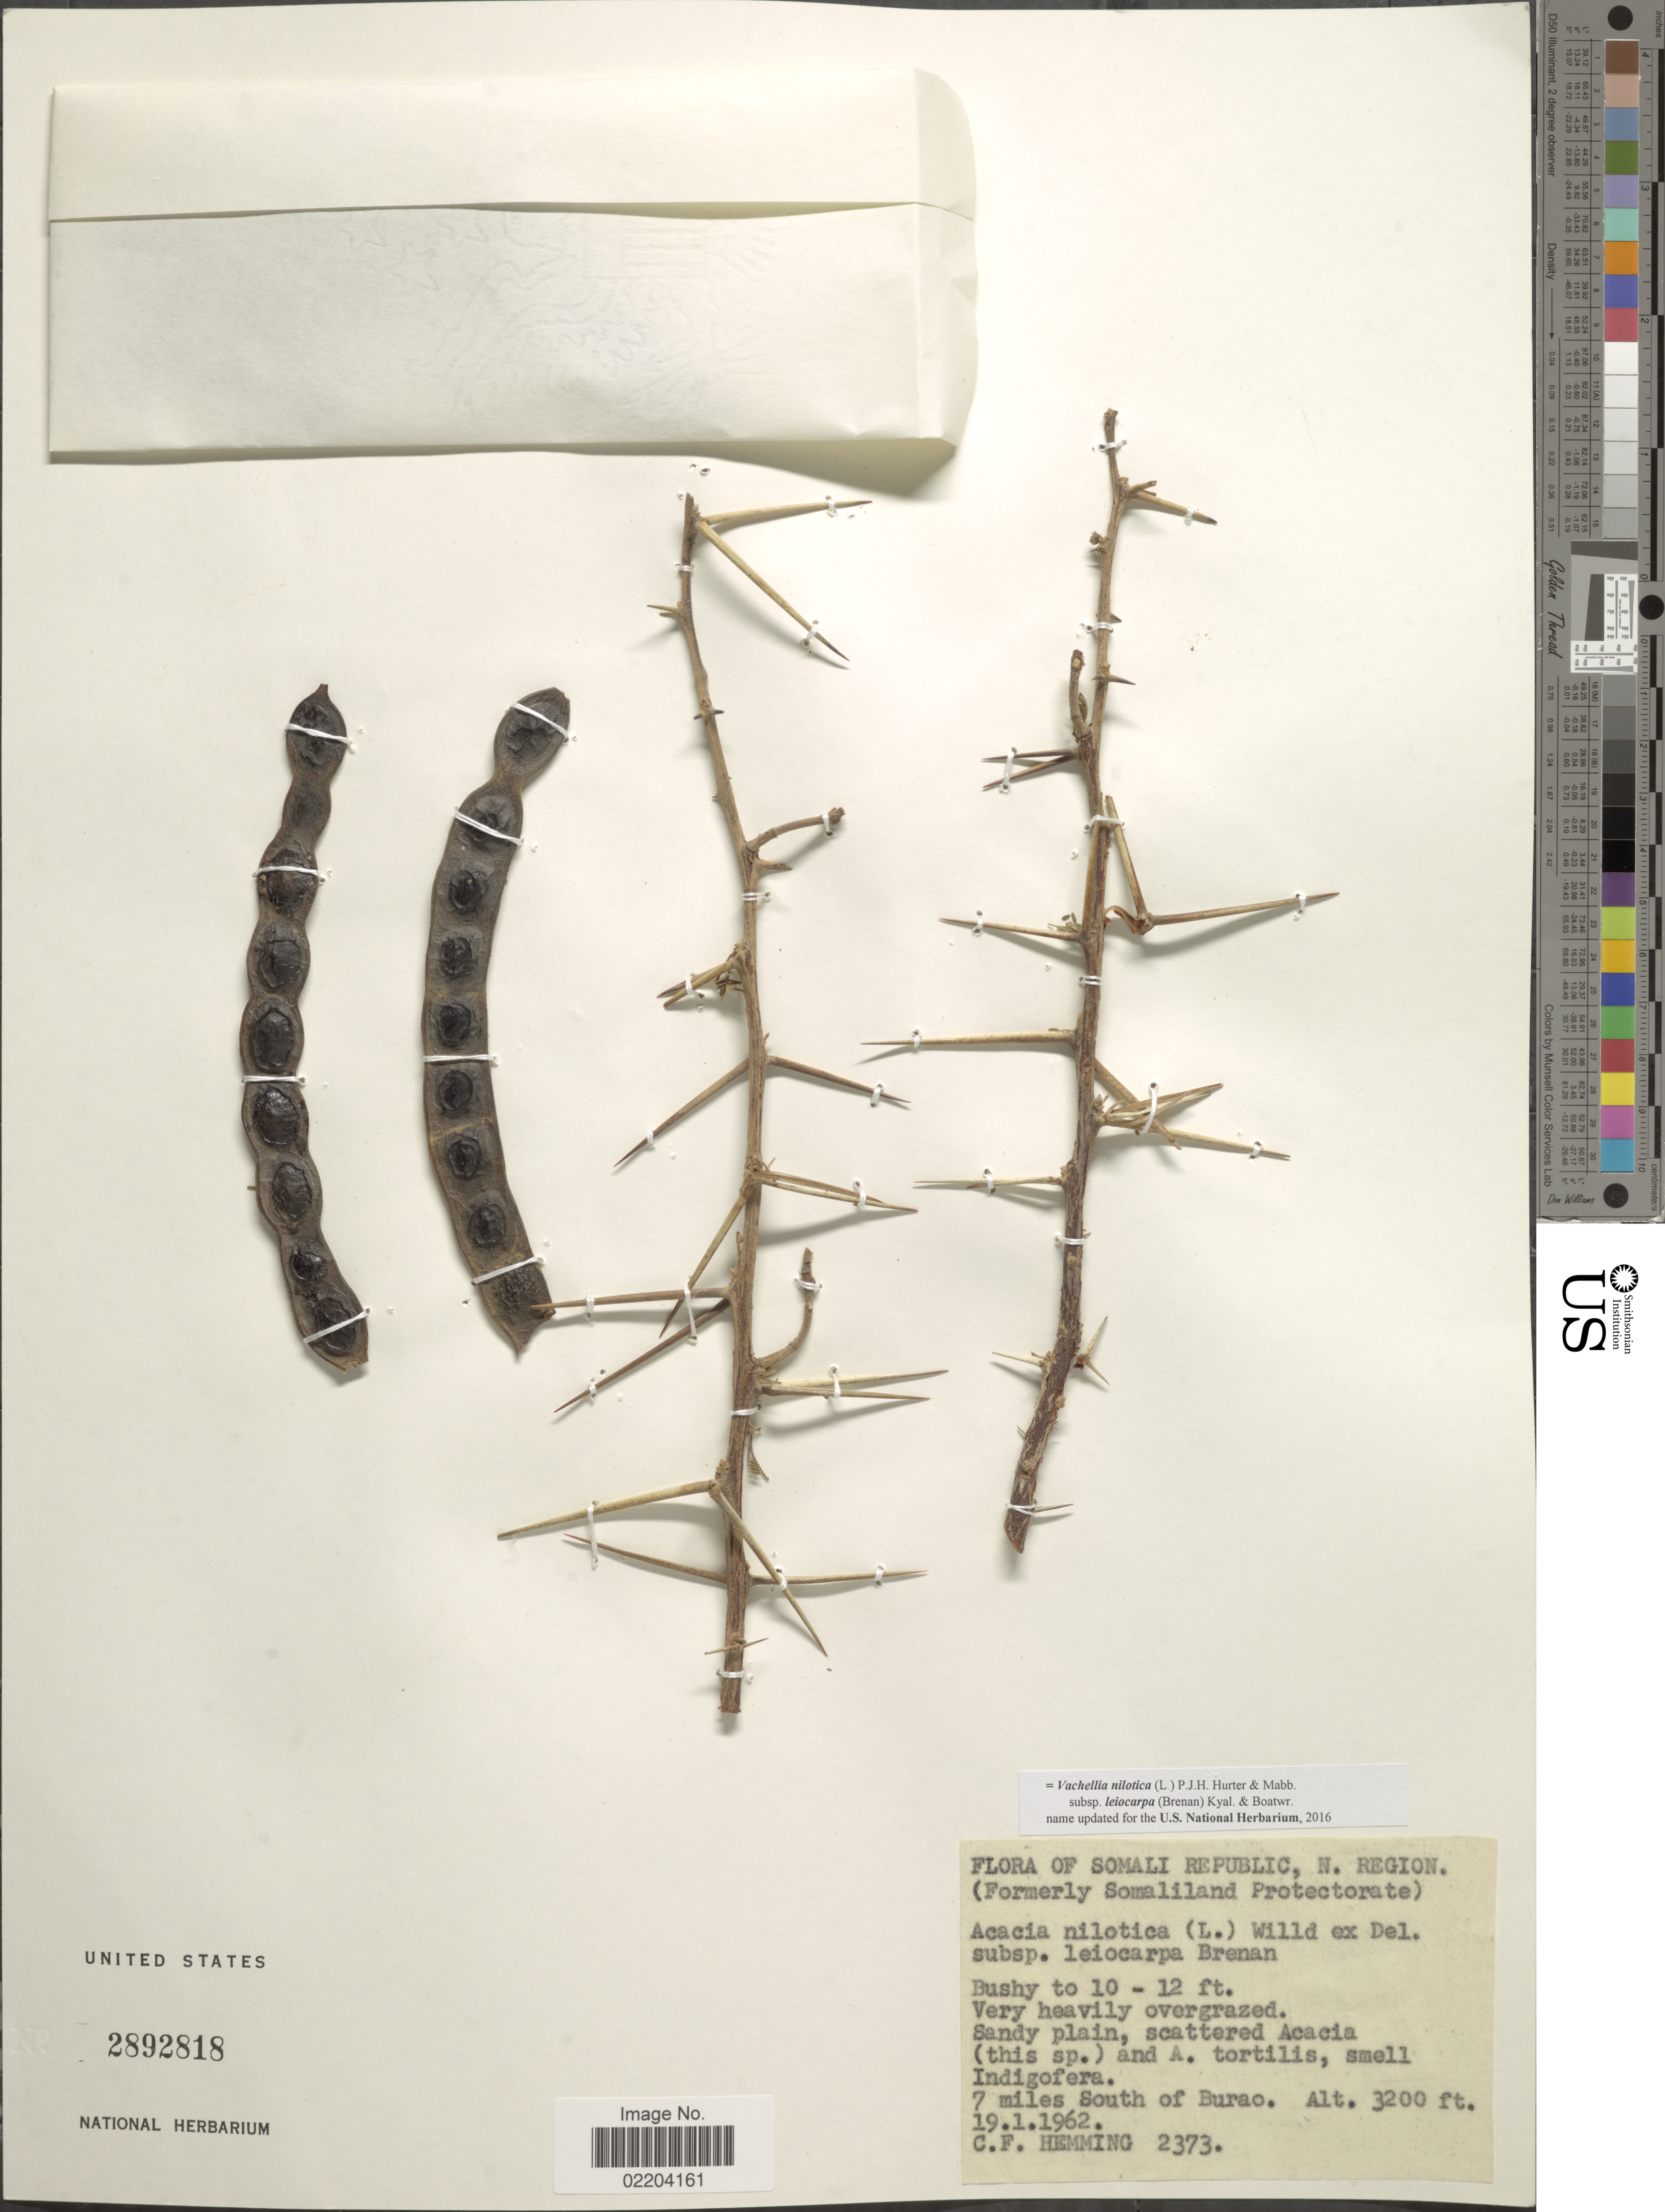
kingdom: Plantae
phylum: Tracheophyta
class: Magnoliopsida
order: Fabales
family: Fabaceae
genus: Vachellia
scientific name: Vachellia nilotica subsp. leiocarpa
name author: (Brenan) Kyal. & Boatwr.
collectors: C. Hemming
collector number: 2373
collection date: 1962-01-19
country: Somalia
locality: Somali republic, N. Region. (Formerly Somaliland Protectorate), 7 miles South of Burao.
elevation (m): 975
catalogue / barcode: US 2892818